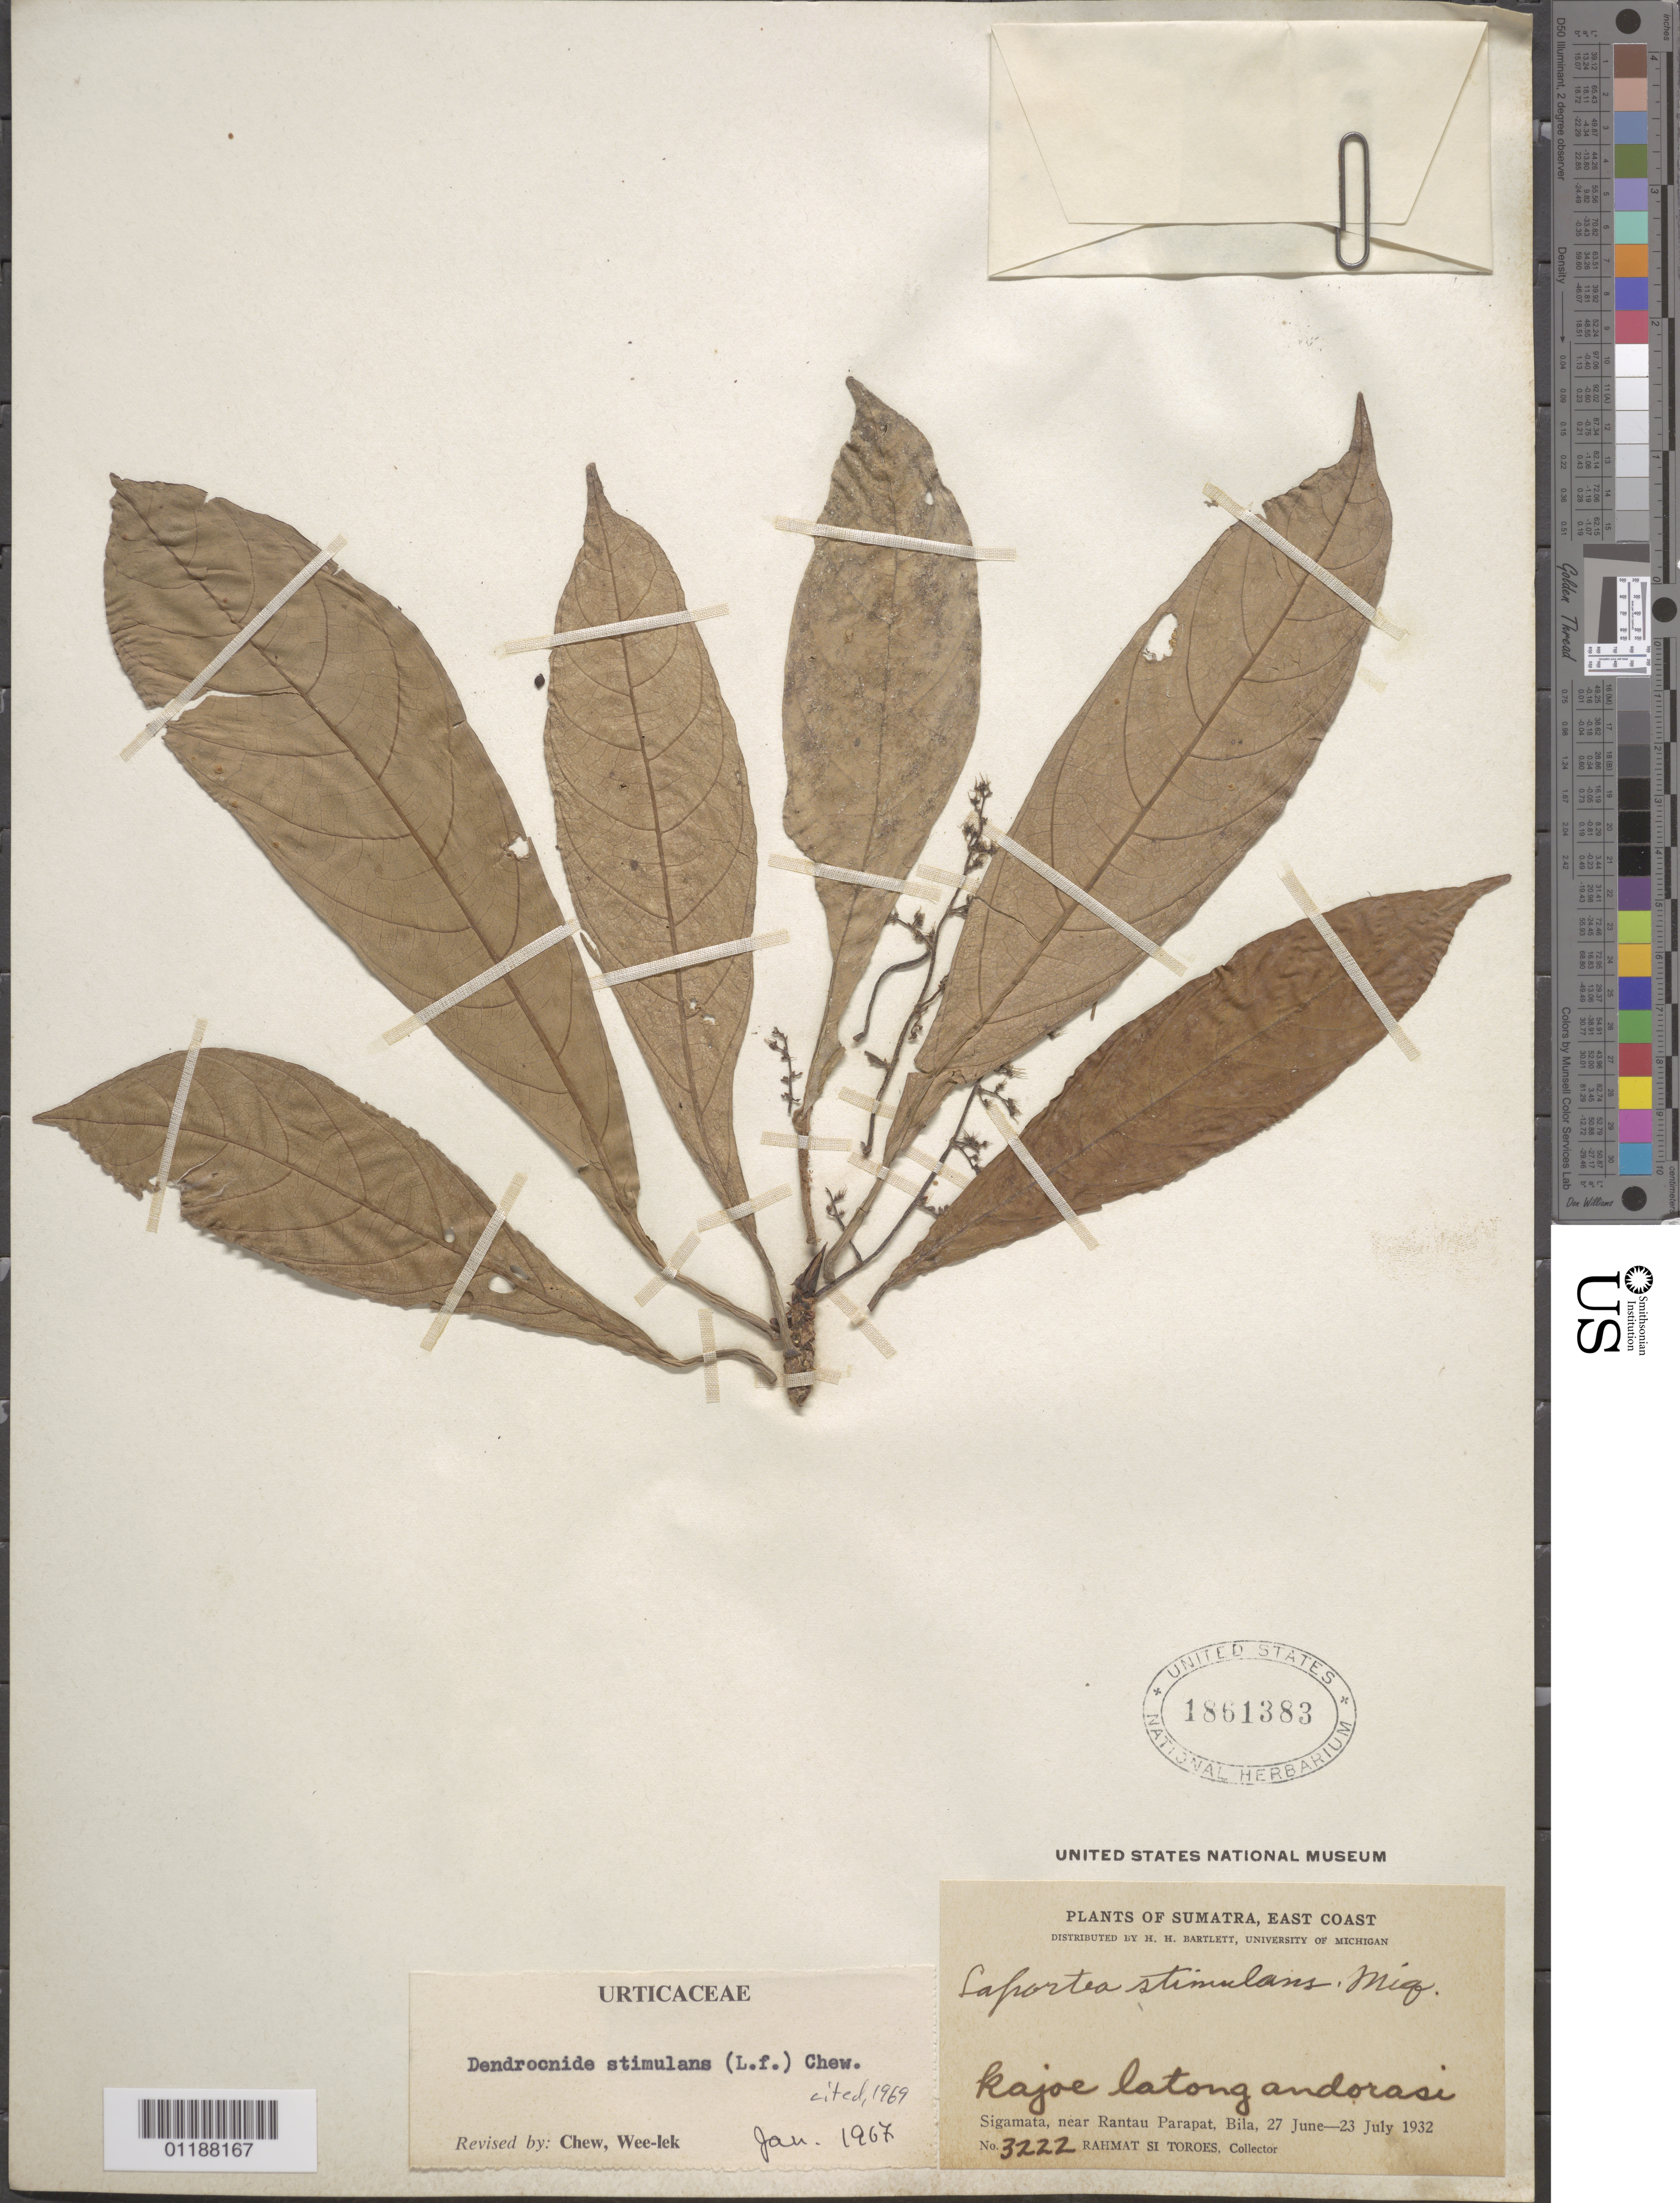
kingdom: Plantae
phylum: Tracheophyta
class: Magnoliopsida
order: Rosales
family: Urticaceae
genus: Dendrocnide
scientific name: Dendrocnide stimulans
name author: (L. f.) Chew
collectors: Rahmat Si Boeea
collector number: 3222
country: Indonesia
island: Sumatra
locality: Sigamata, near Rantau Parapat, Bila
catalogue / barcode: US 1861383